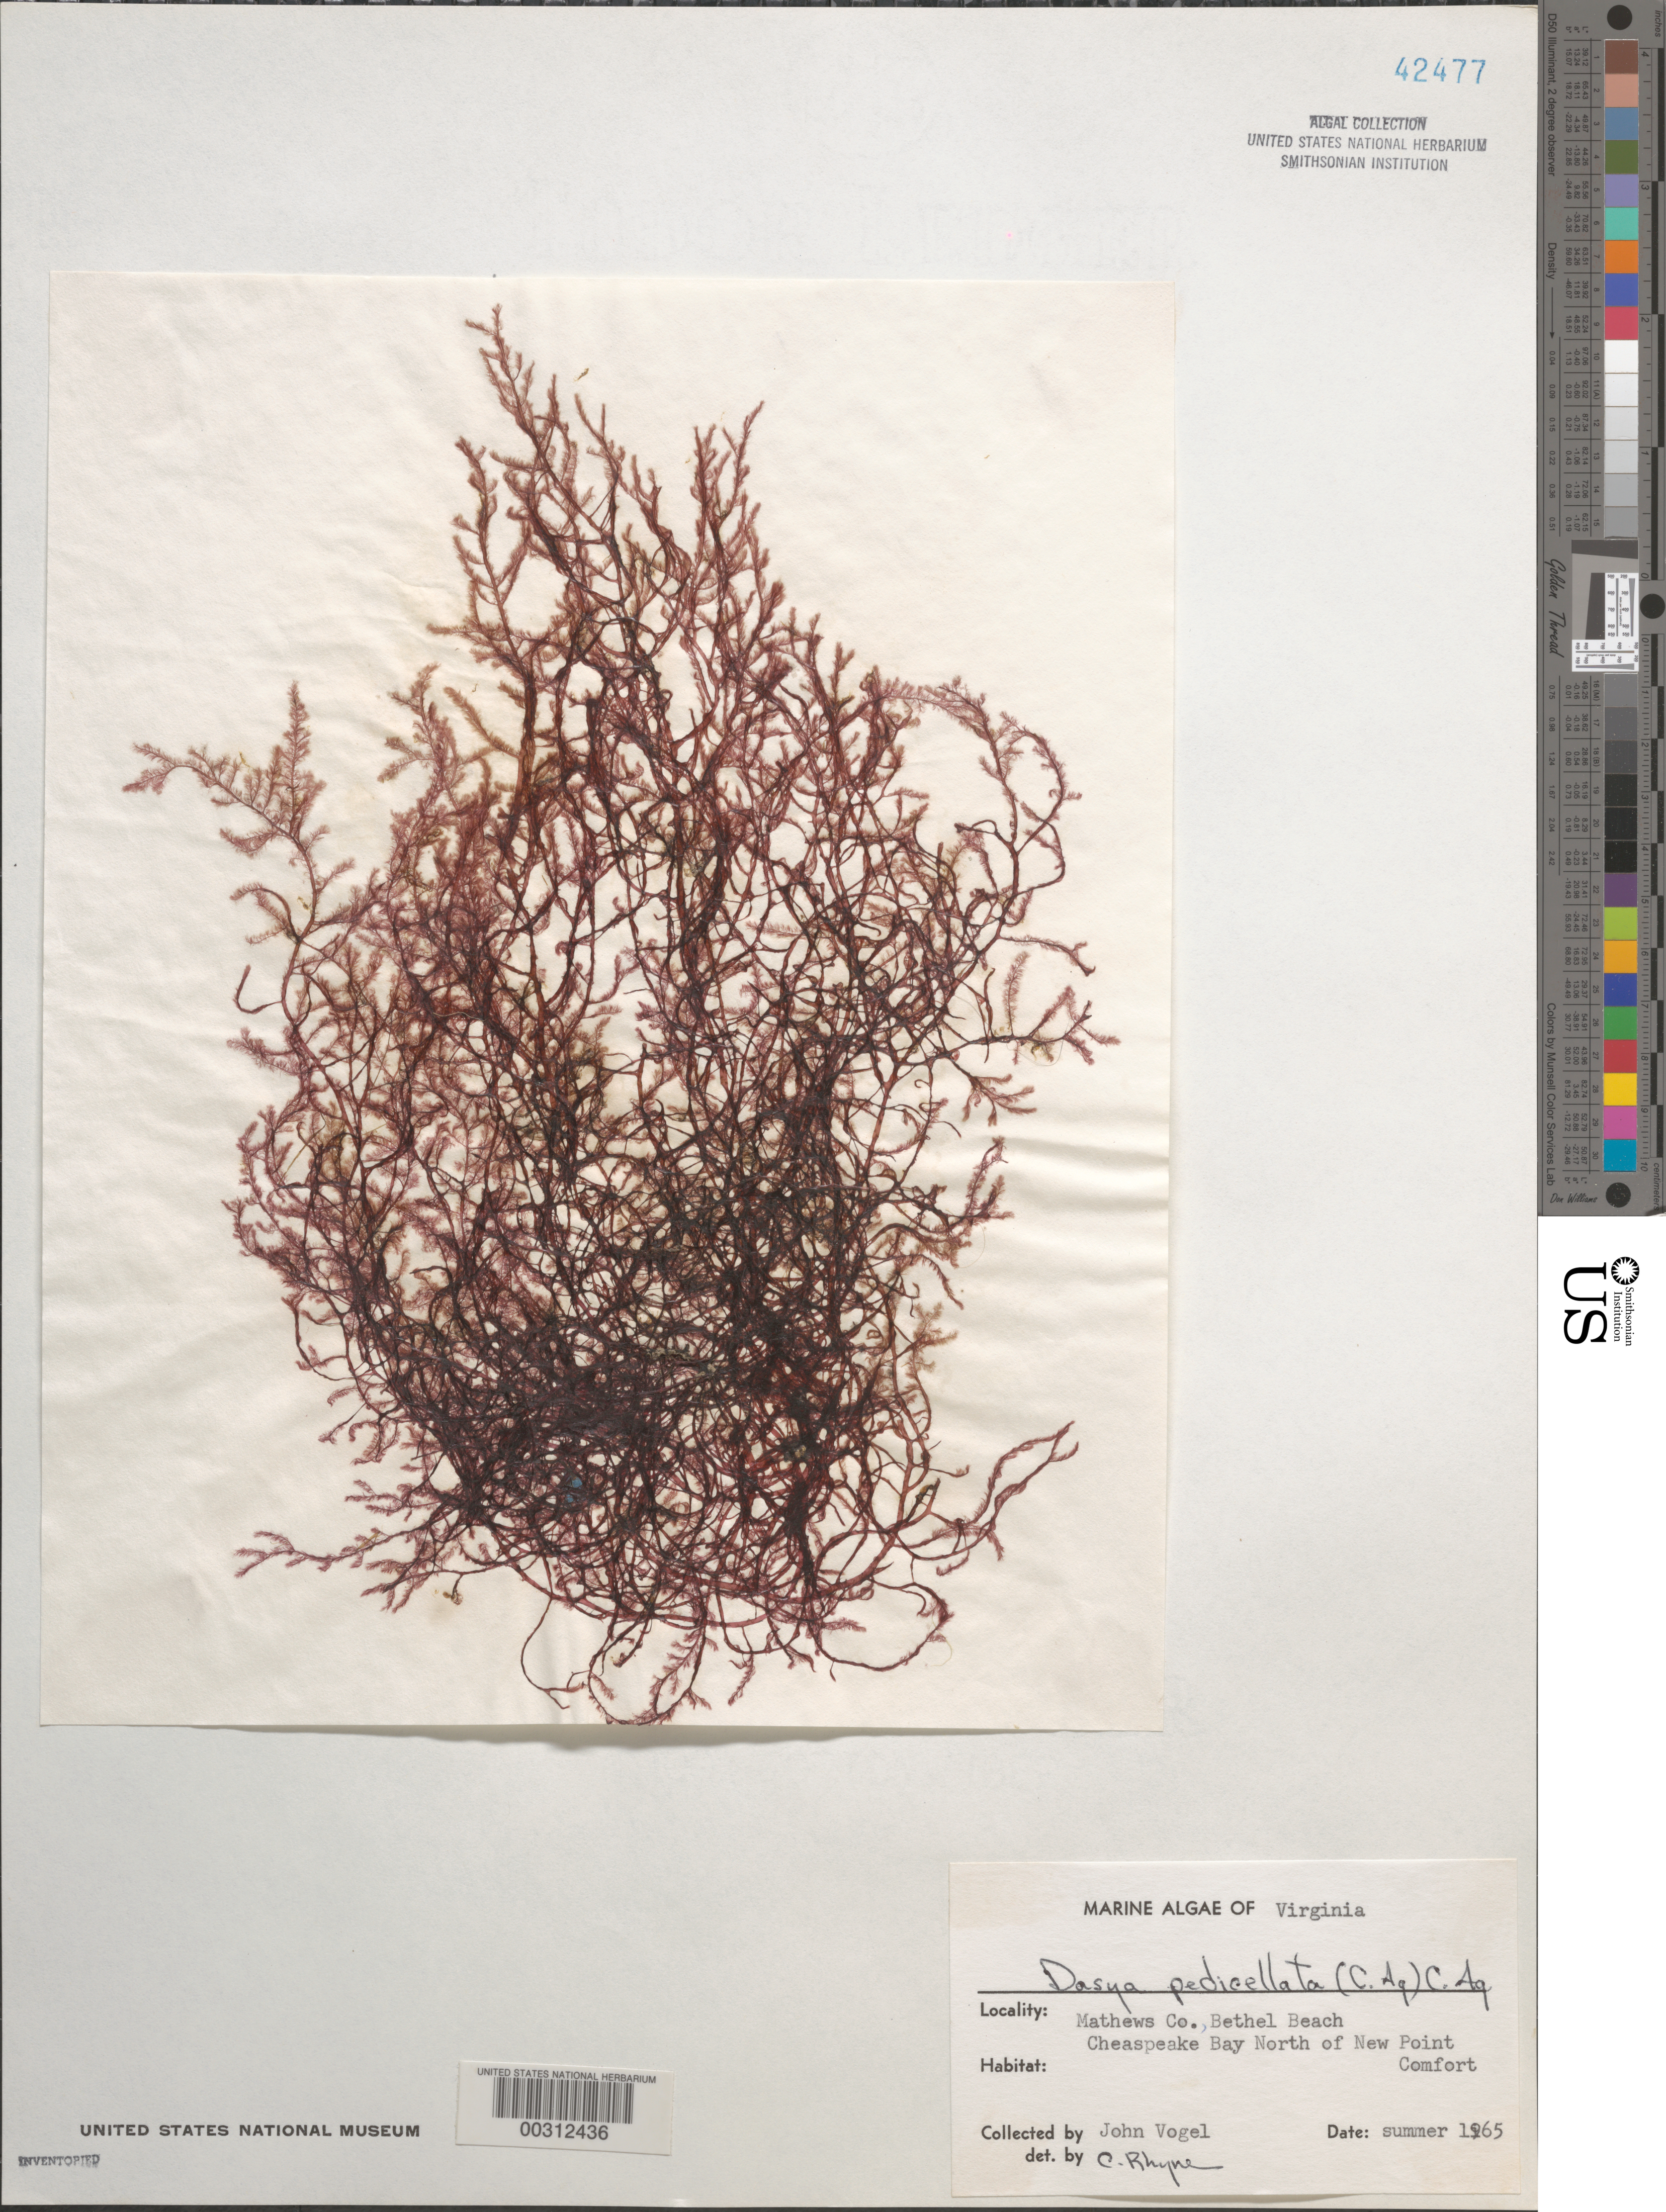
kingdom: Plantae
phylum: Rhodophyta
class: Florideophyceae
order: Ceramiales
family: Dasyaceae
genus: Dasya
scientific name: Dasya pedicellata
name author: (C. Agardh) C. Agardh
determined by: Algae name updating Project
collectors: J. Vogel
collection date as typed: Sum 1965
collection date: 1965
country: United States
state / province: Virginia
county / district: Mathews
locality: Bethel Beach, Chesapeake Bay north of New Point Comfort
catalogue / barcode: US 42477